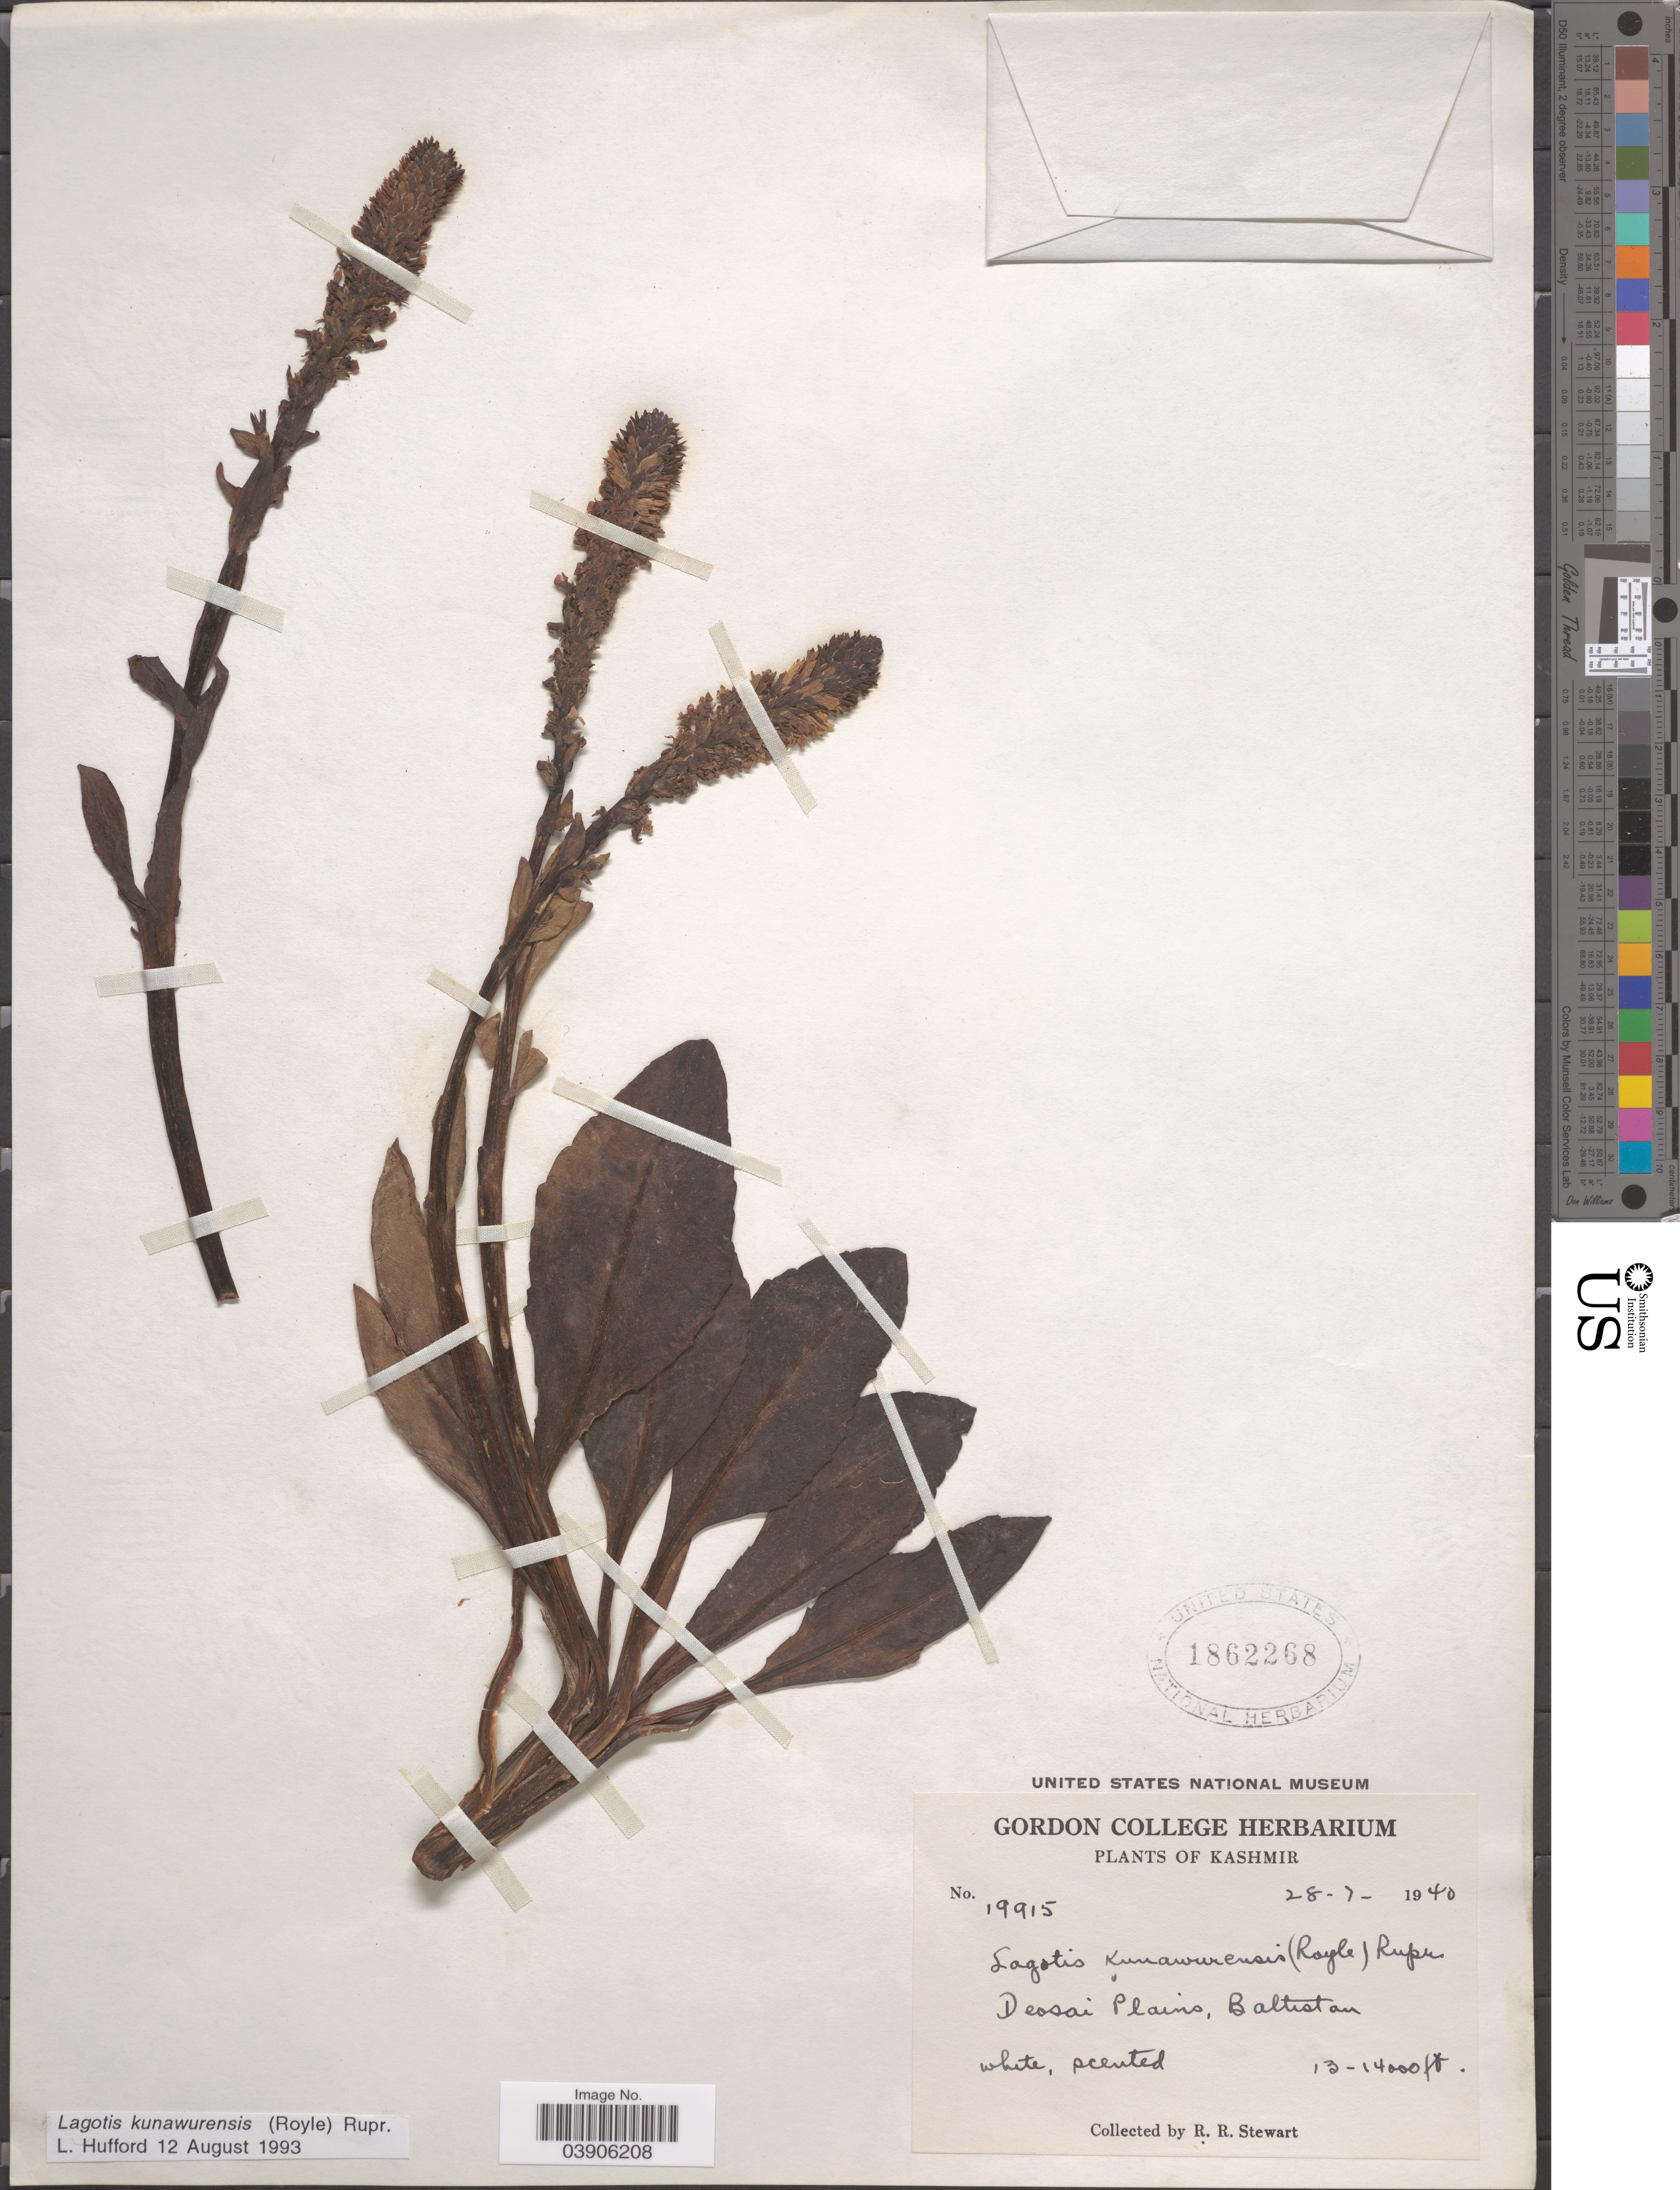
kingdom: Plantae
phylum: Tracheophyta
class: Magnoliopsida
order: Lamiales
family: Plantaginaceae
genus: Lagotis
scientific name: Lagotis kunawurensis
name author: Rupr.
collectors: R. Stewart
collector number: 19915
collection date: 1940-07-28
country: India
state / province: Jammu and Kashmir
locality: Kashmir. Deosai Plains, Baltistan.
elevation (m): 3962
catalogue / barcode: US 1862268